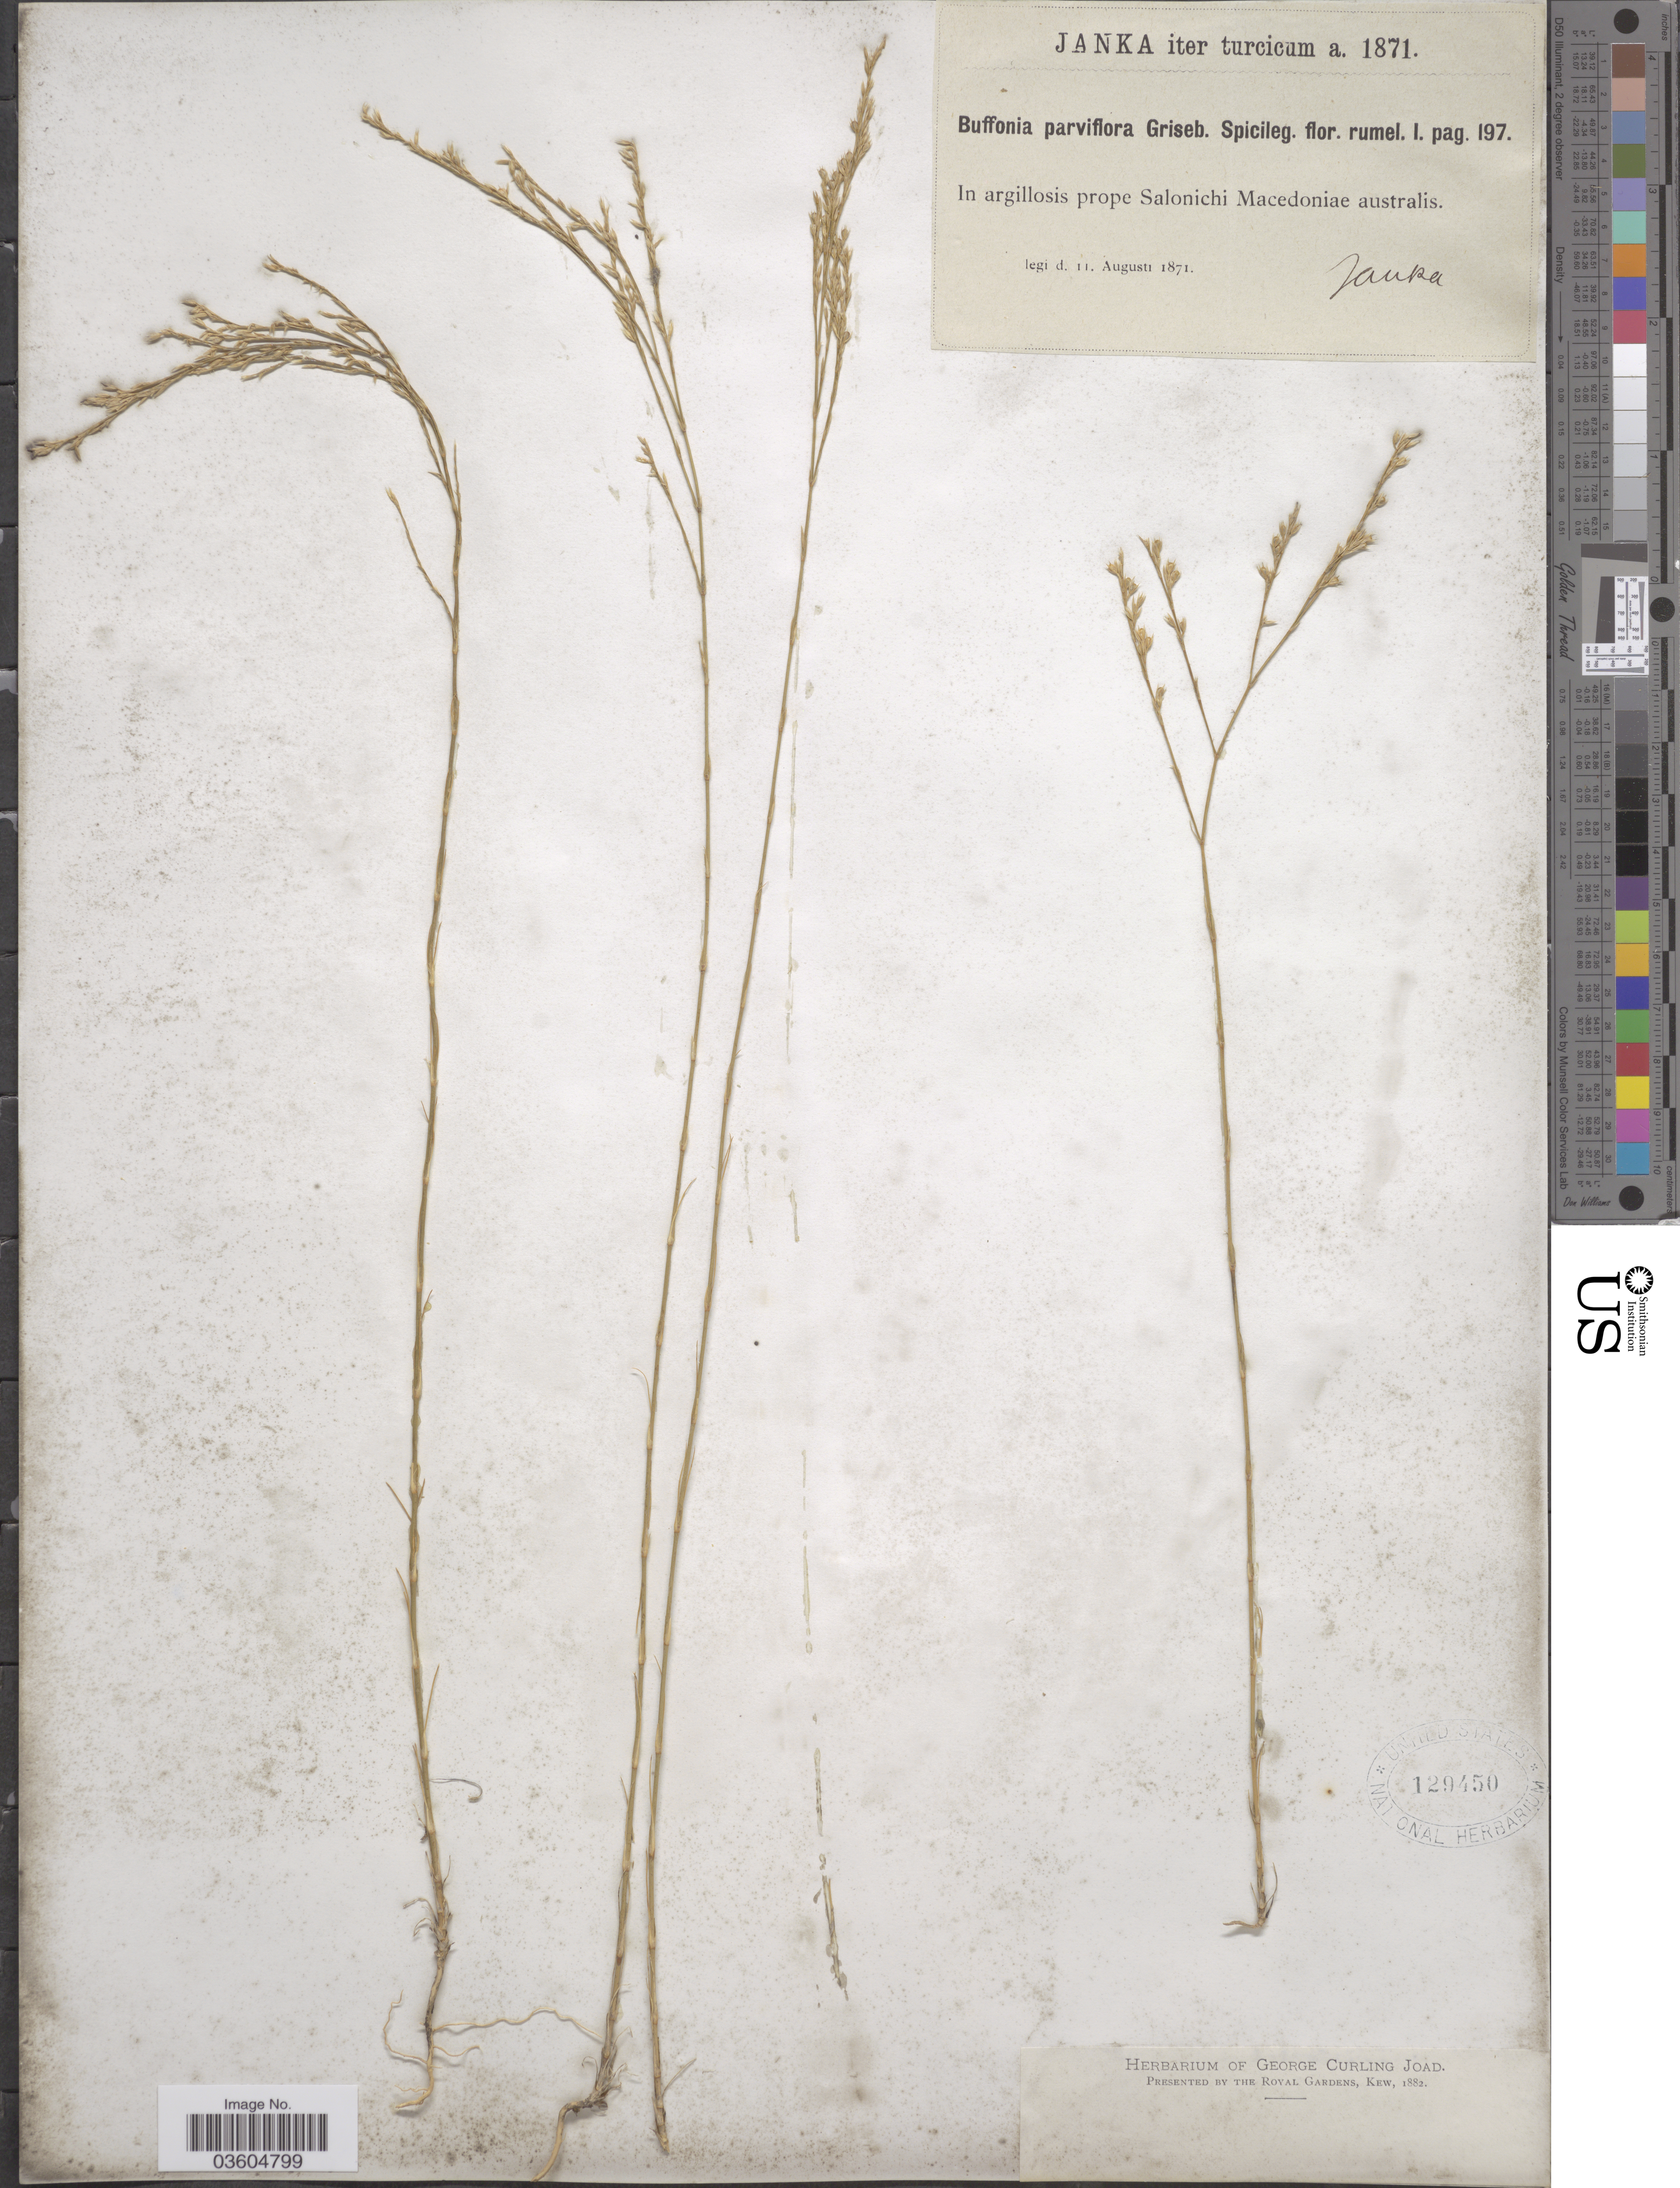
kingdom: Plantae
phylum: Tracheophyta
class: Magnoliopsida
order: Caryophyllales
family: Caryophyllaceae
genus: Bufonia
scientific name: Bufonia parviflora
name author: Griseb.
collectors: V. Janka von Bulcs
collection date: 1871-08-11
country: Turkey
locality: Iter turcicum. In argillosis prope Salonichi, Macedonia australis.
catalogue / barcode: US 129450